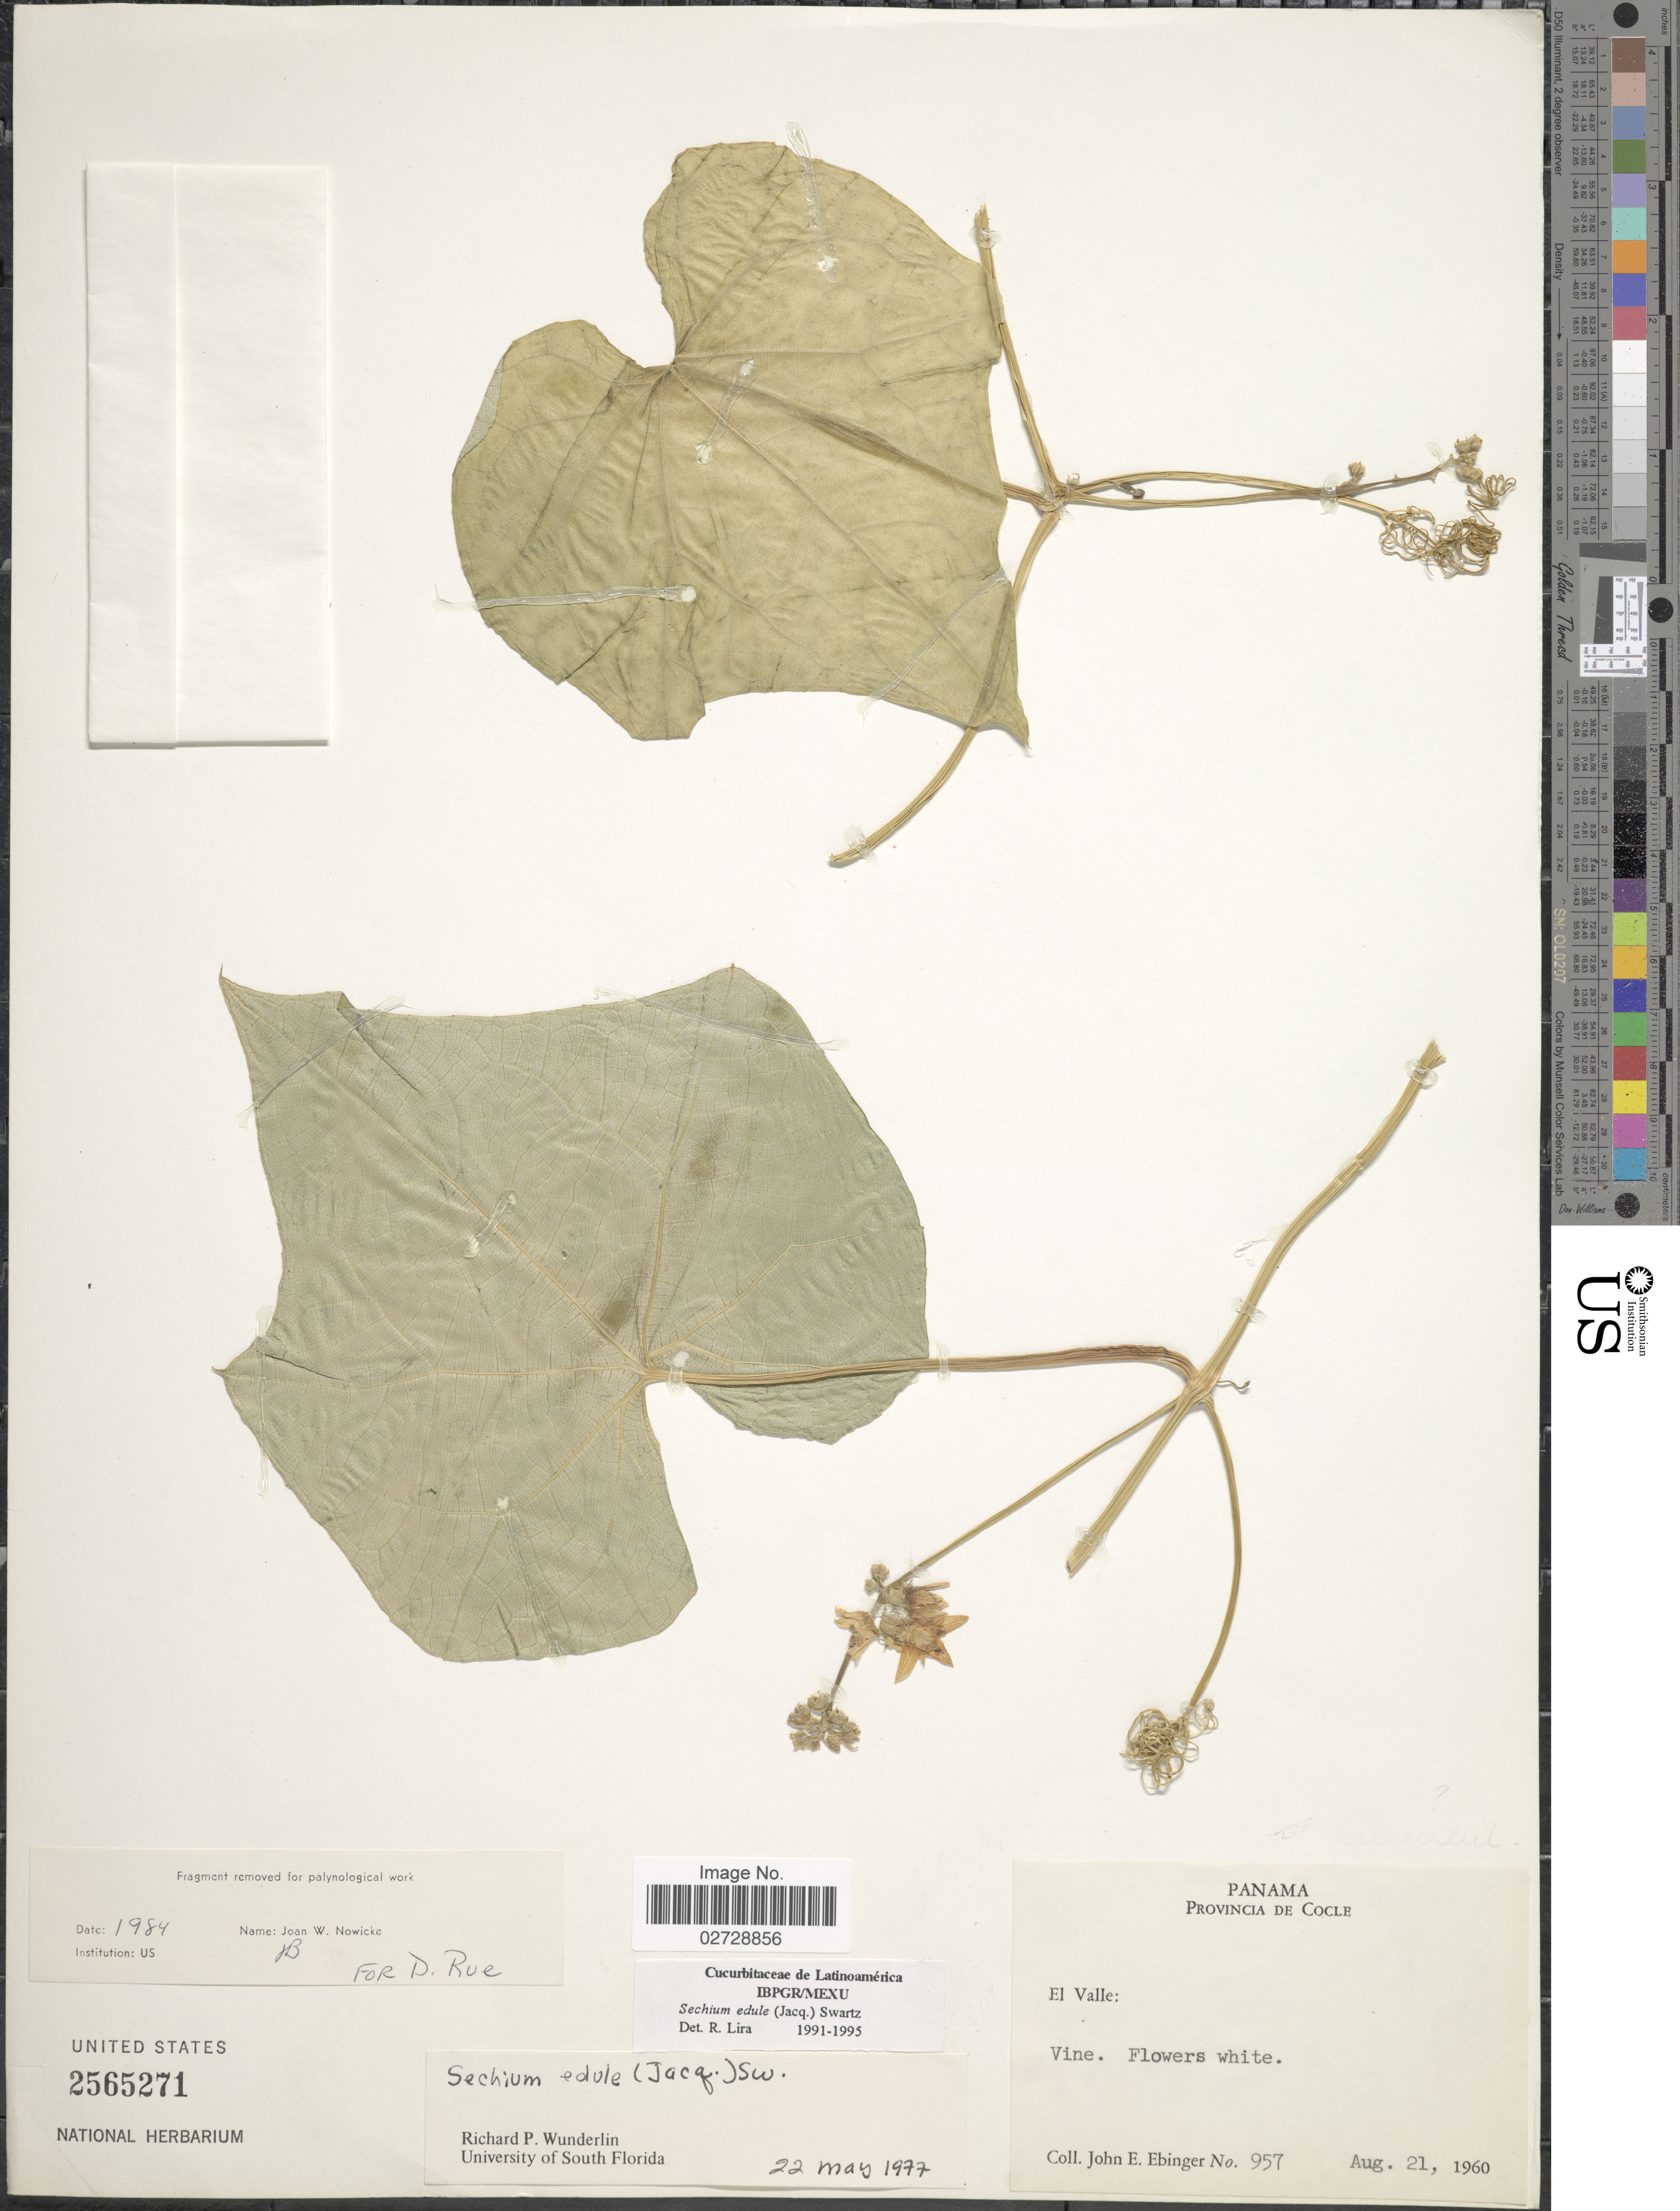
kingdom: Plantae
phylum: Tracheophyta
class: Magnoliopsida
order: Cucurbitales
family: Cucurbitaceae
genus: Sicyos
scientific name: Sicyos edulis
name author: Jacq.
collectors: J. Ebinger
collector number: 957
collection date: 1960-08-21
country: Panama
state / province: Coclé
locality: El Valle.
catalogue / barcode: US 2565271